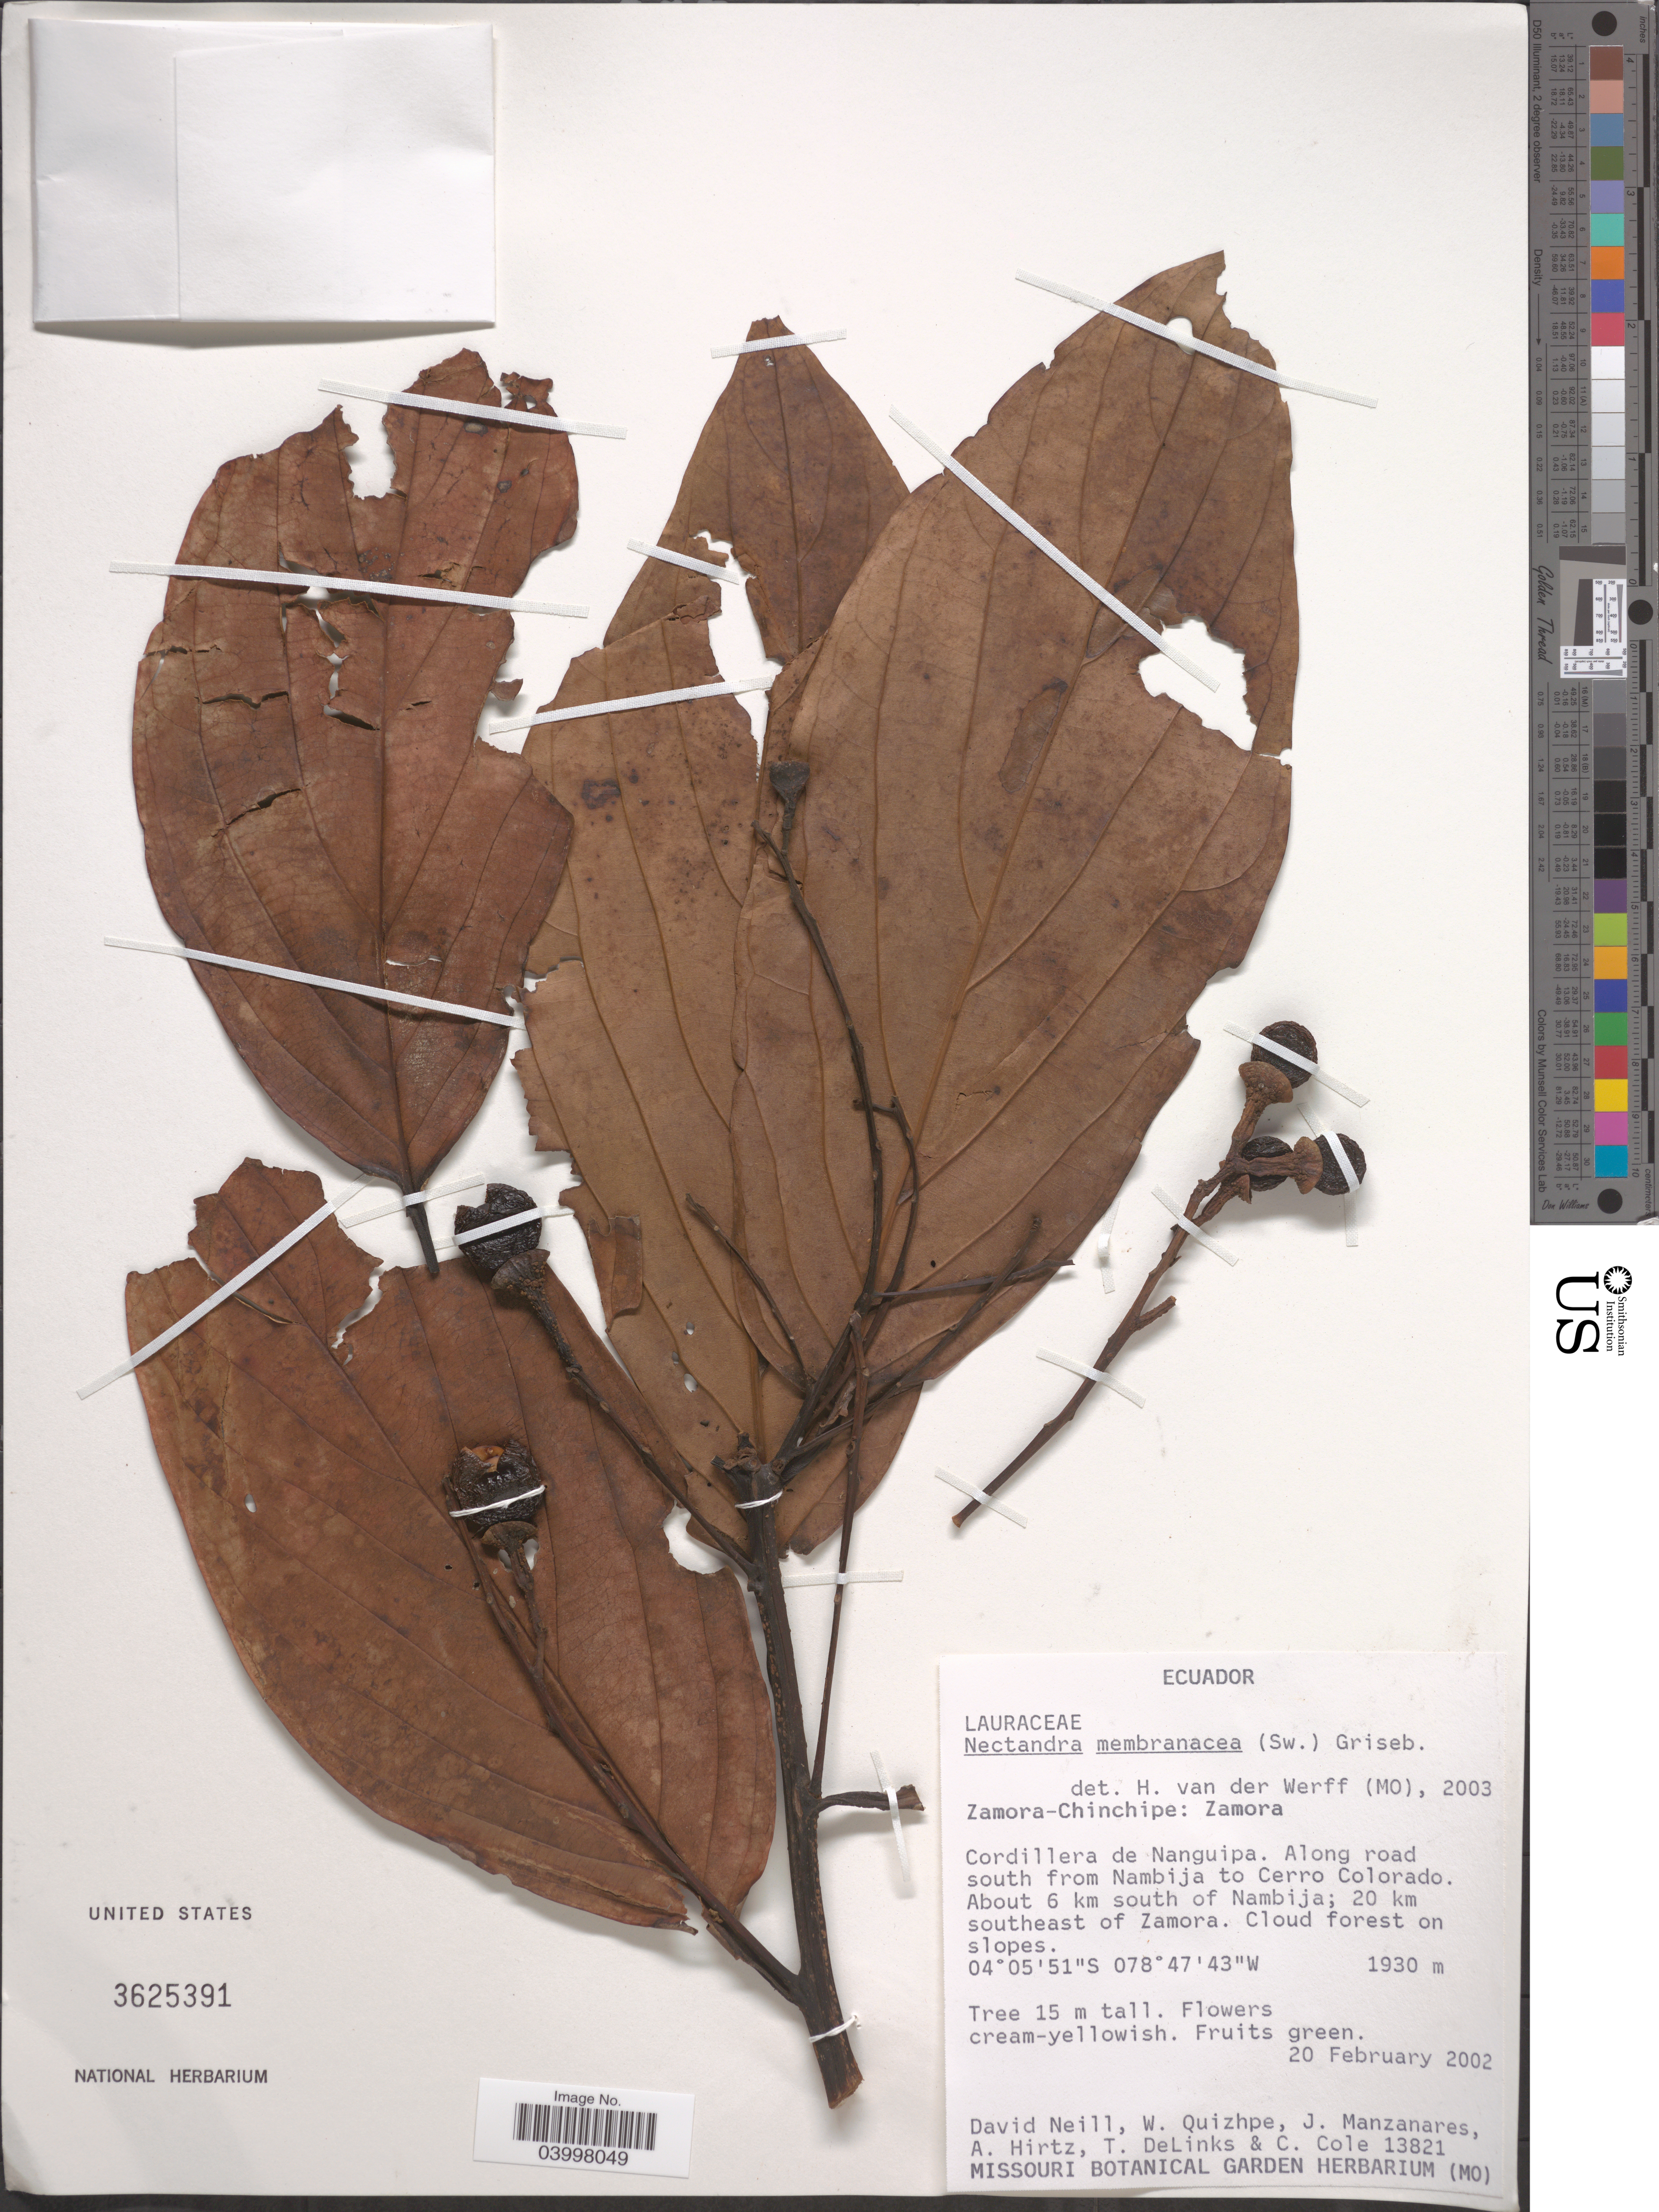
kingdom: Plantae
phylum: Tracheophyta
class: Magnoliopsida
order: Laurales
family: Lauraceae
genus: Nectandra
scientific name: Nectandra membranacea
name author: (Sw.) Griseb.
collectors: D. Neill, W. Quizhpe, J. Manzanares, A. Hirtz & et al.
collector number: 13821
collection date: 2002-02-20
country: Ecuador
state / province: Zamora-Chinchipe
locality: Zamora. Cordillera de Nanguipa. Along road south from Nambija to Cerro Colorado. About 6 km south of Nambija; 20 km southeast of Zamora. Cloud forest on slopes.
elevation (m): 1930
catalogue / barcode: US 3625391